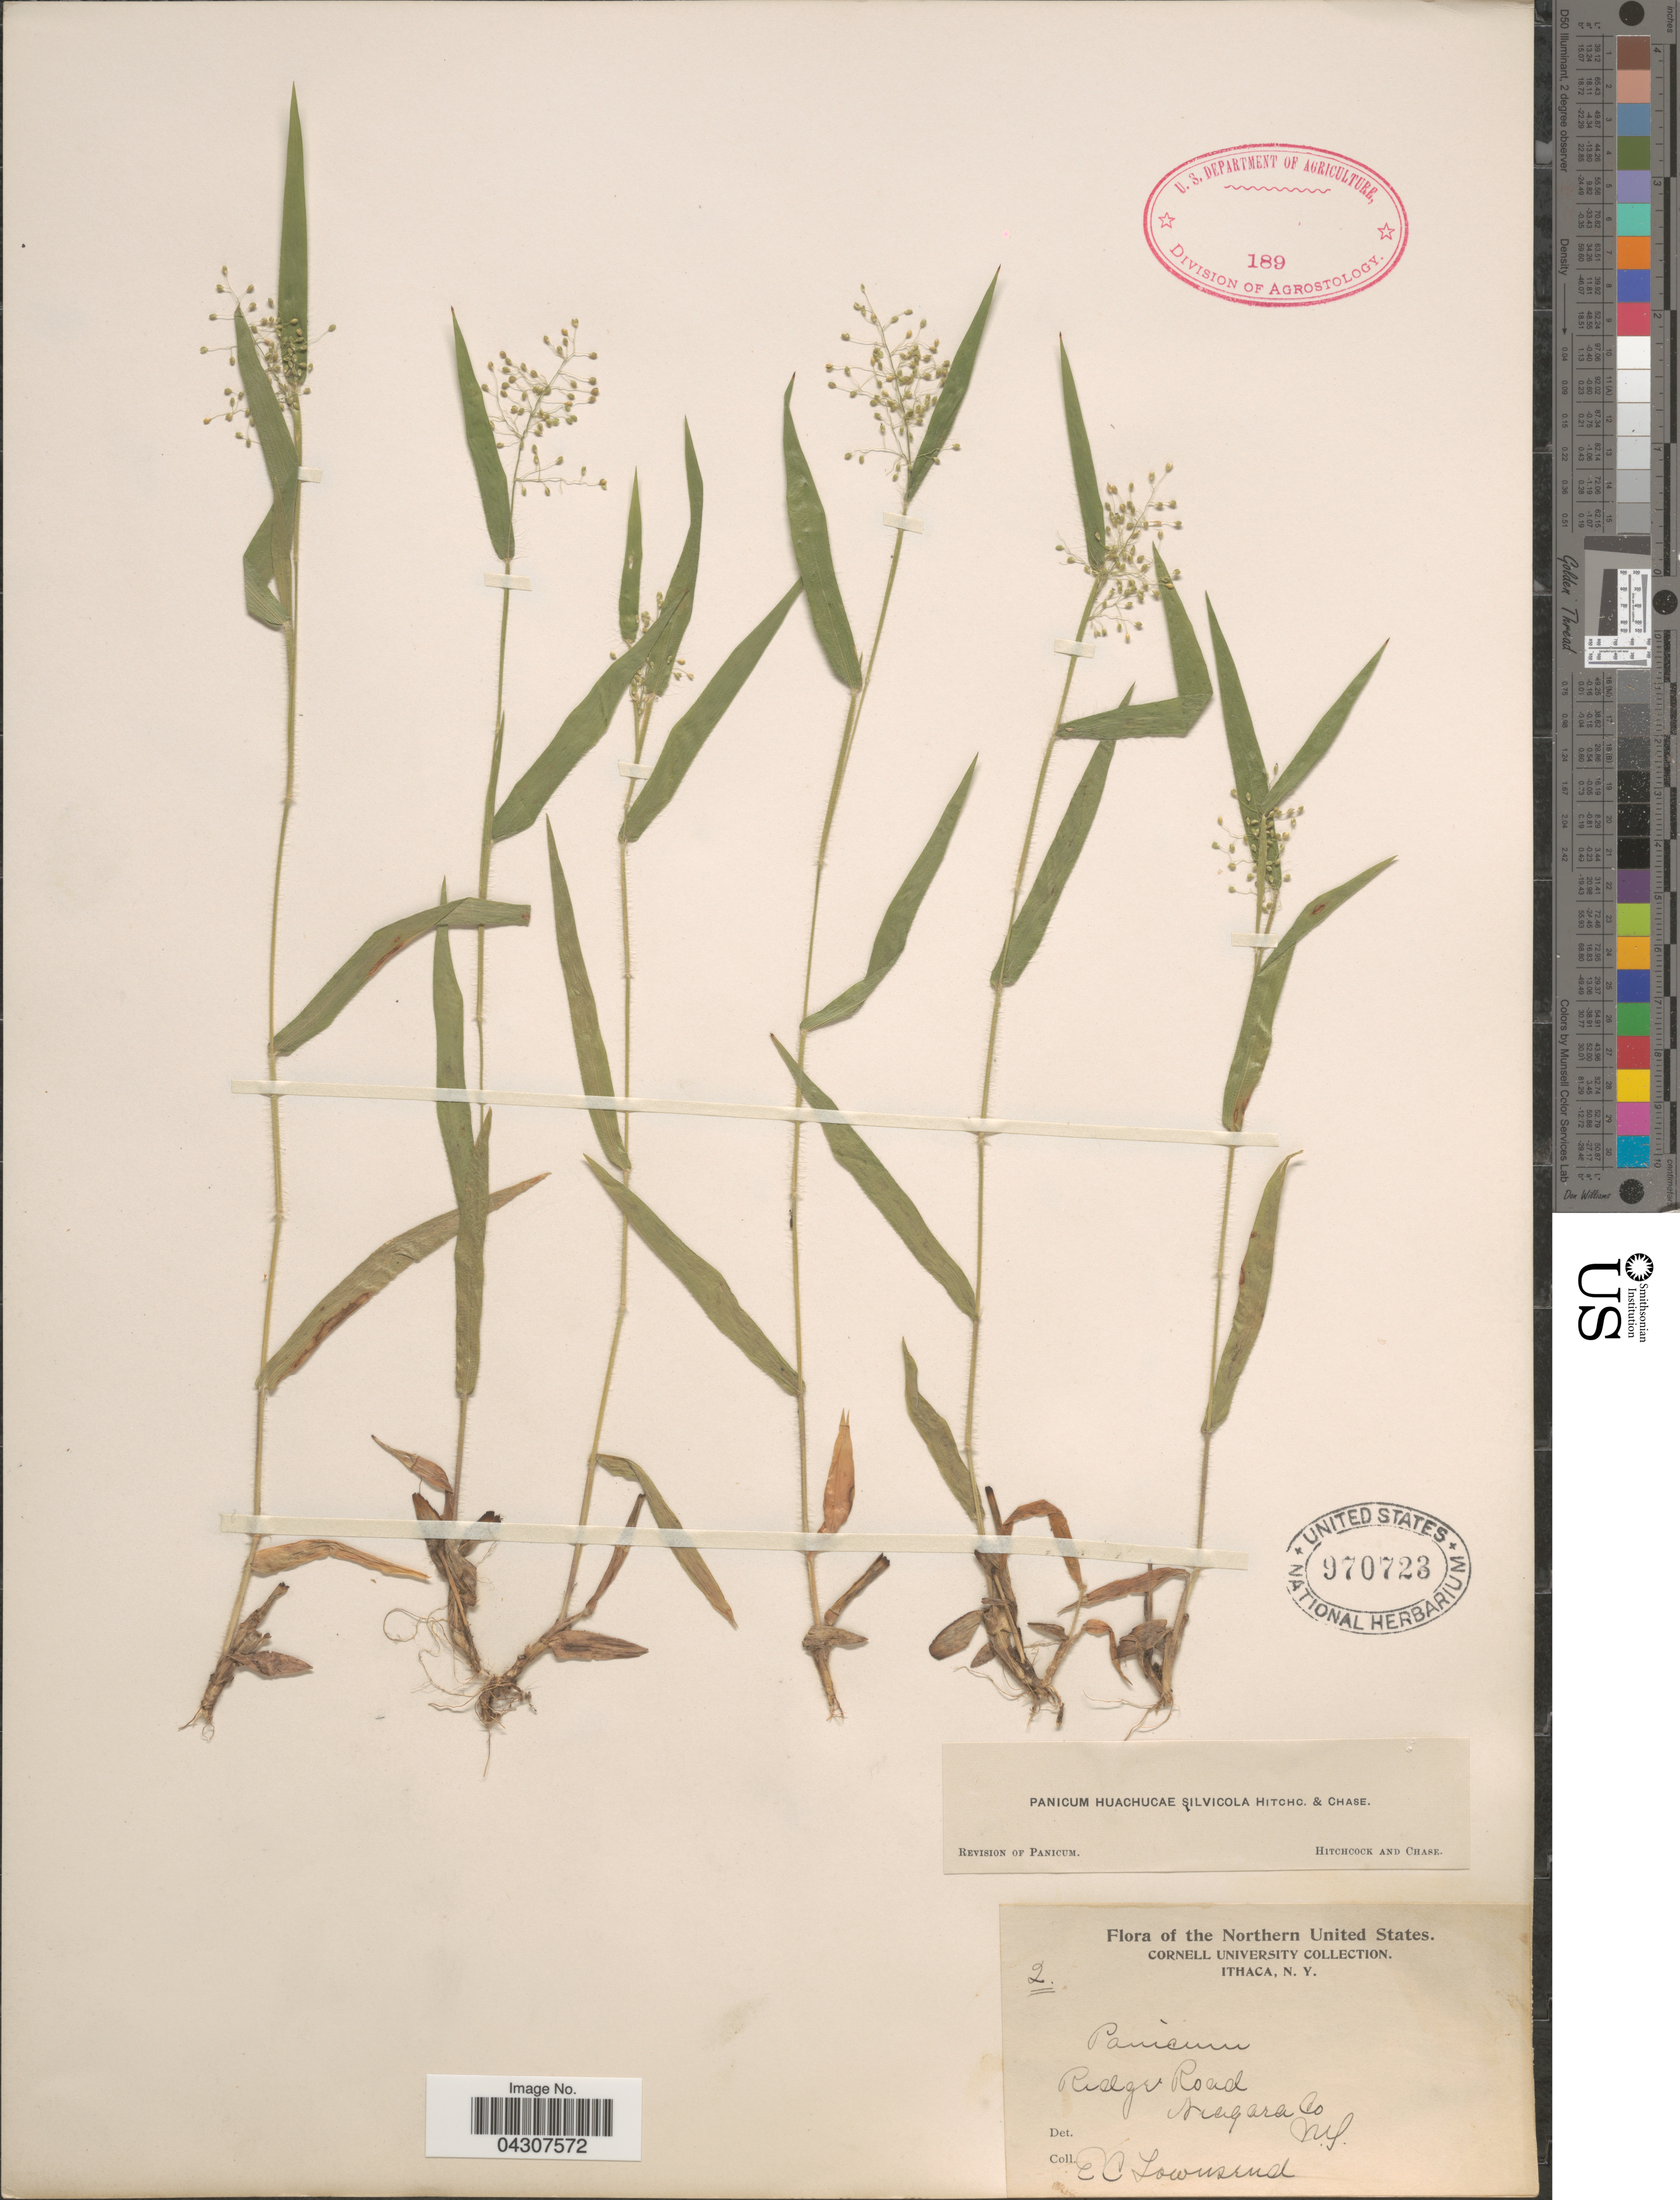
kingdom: Plantae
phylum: Tracheophyta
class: Liliopsida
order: Poales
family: Poaceae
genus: Dichanthelium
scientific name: Dichanthelium acuminatum var. acuminatum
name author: (Sw.) Gould & C.A. Clark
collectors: E. C. Townsend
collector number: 2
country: United States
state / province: New York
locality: Northern United States. Ridge Road. Niagara Co.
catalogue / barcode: US 970723